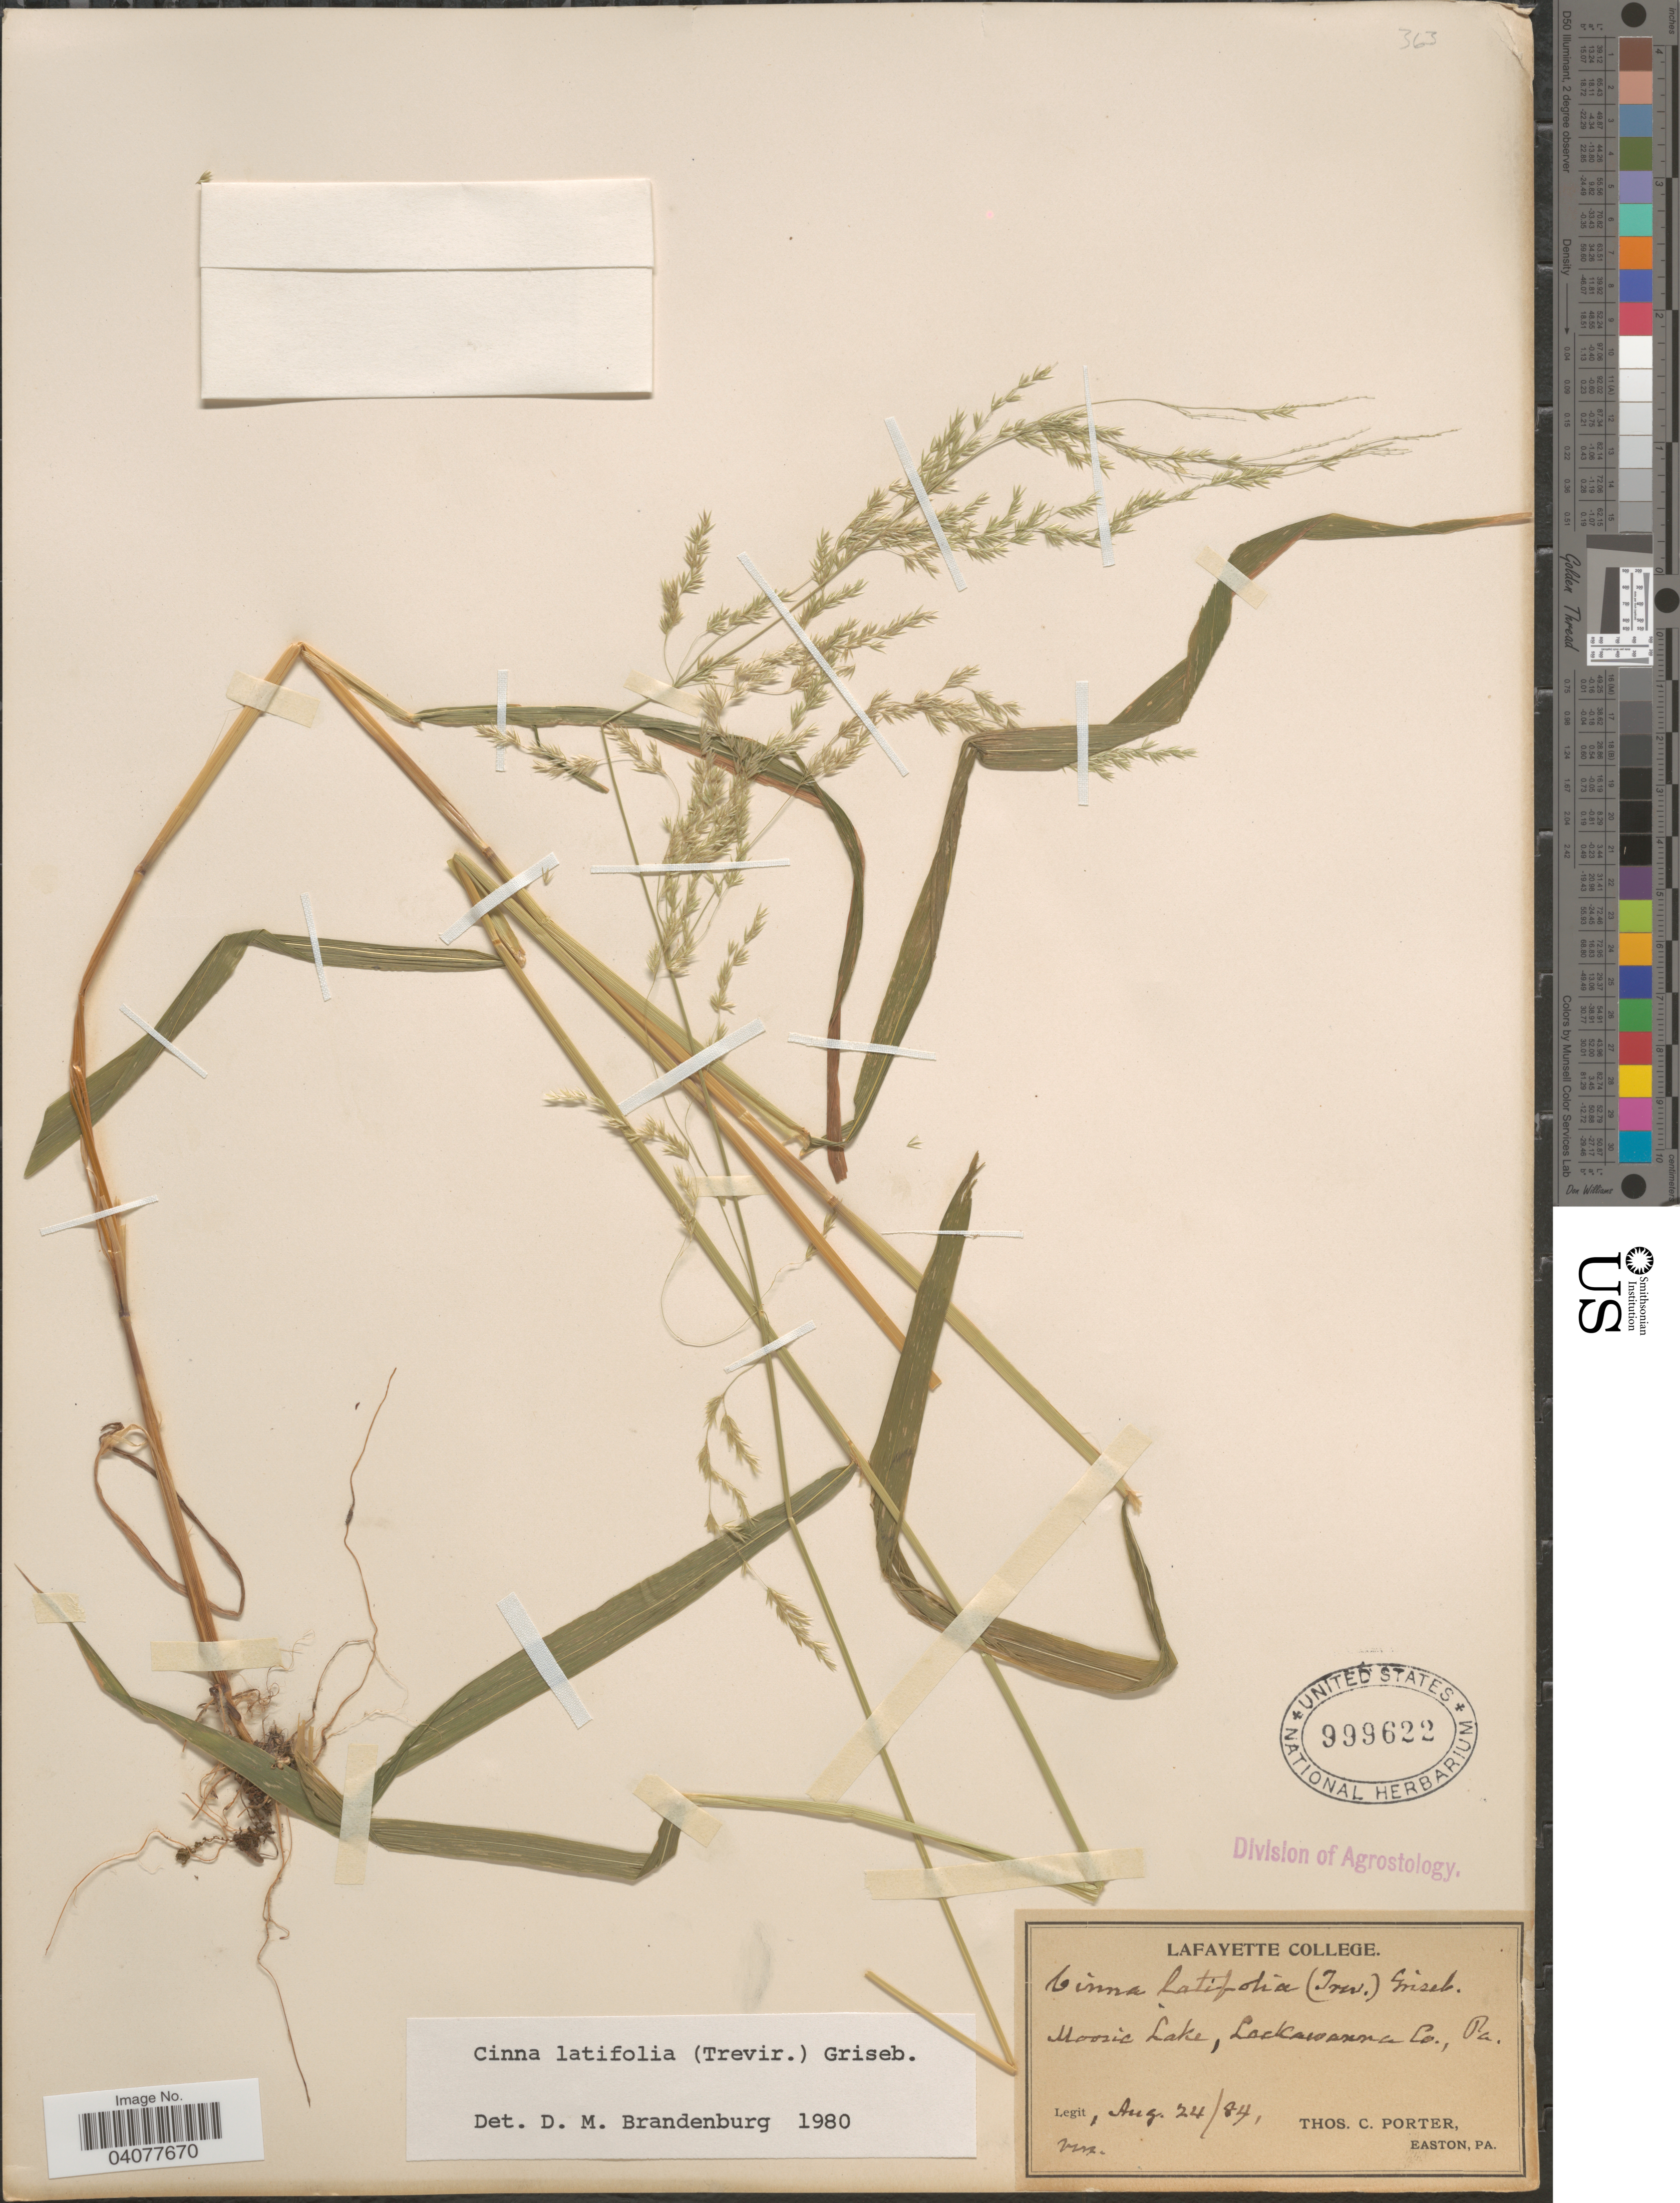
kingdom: Plantae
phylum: Tracheophyta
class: Liliopsida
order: Poales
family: Poaceae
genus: Cinna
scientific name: Cinna latifolia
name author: (Trevir. ex Goeppert) Griseb.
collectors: T. Porter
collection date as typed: Transcribed d/m/y: 24/8/84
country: United States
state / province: Pennsylvania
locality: Moosic Lake, Lackawannee Co.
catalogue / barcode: US 999622